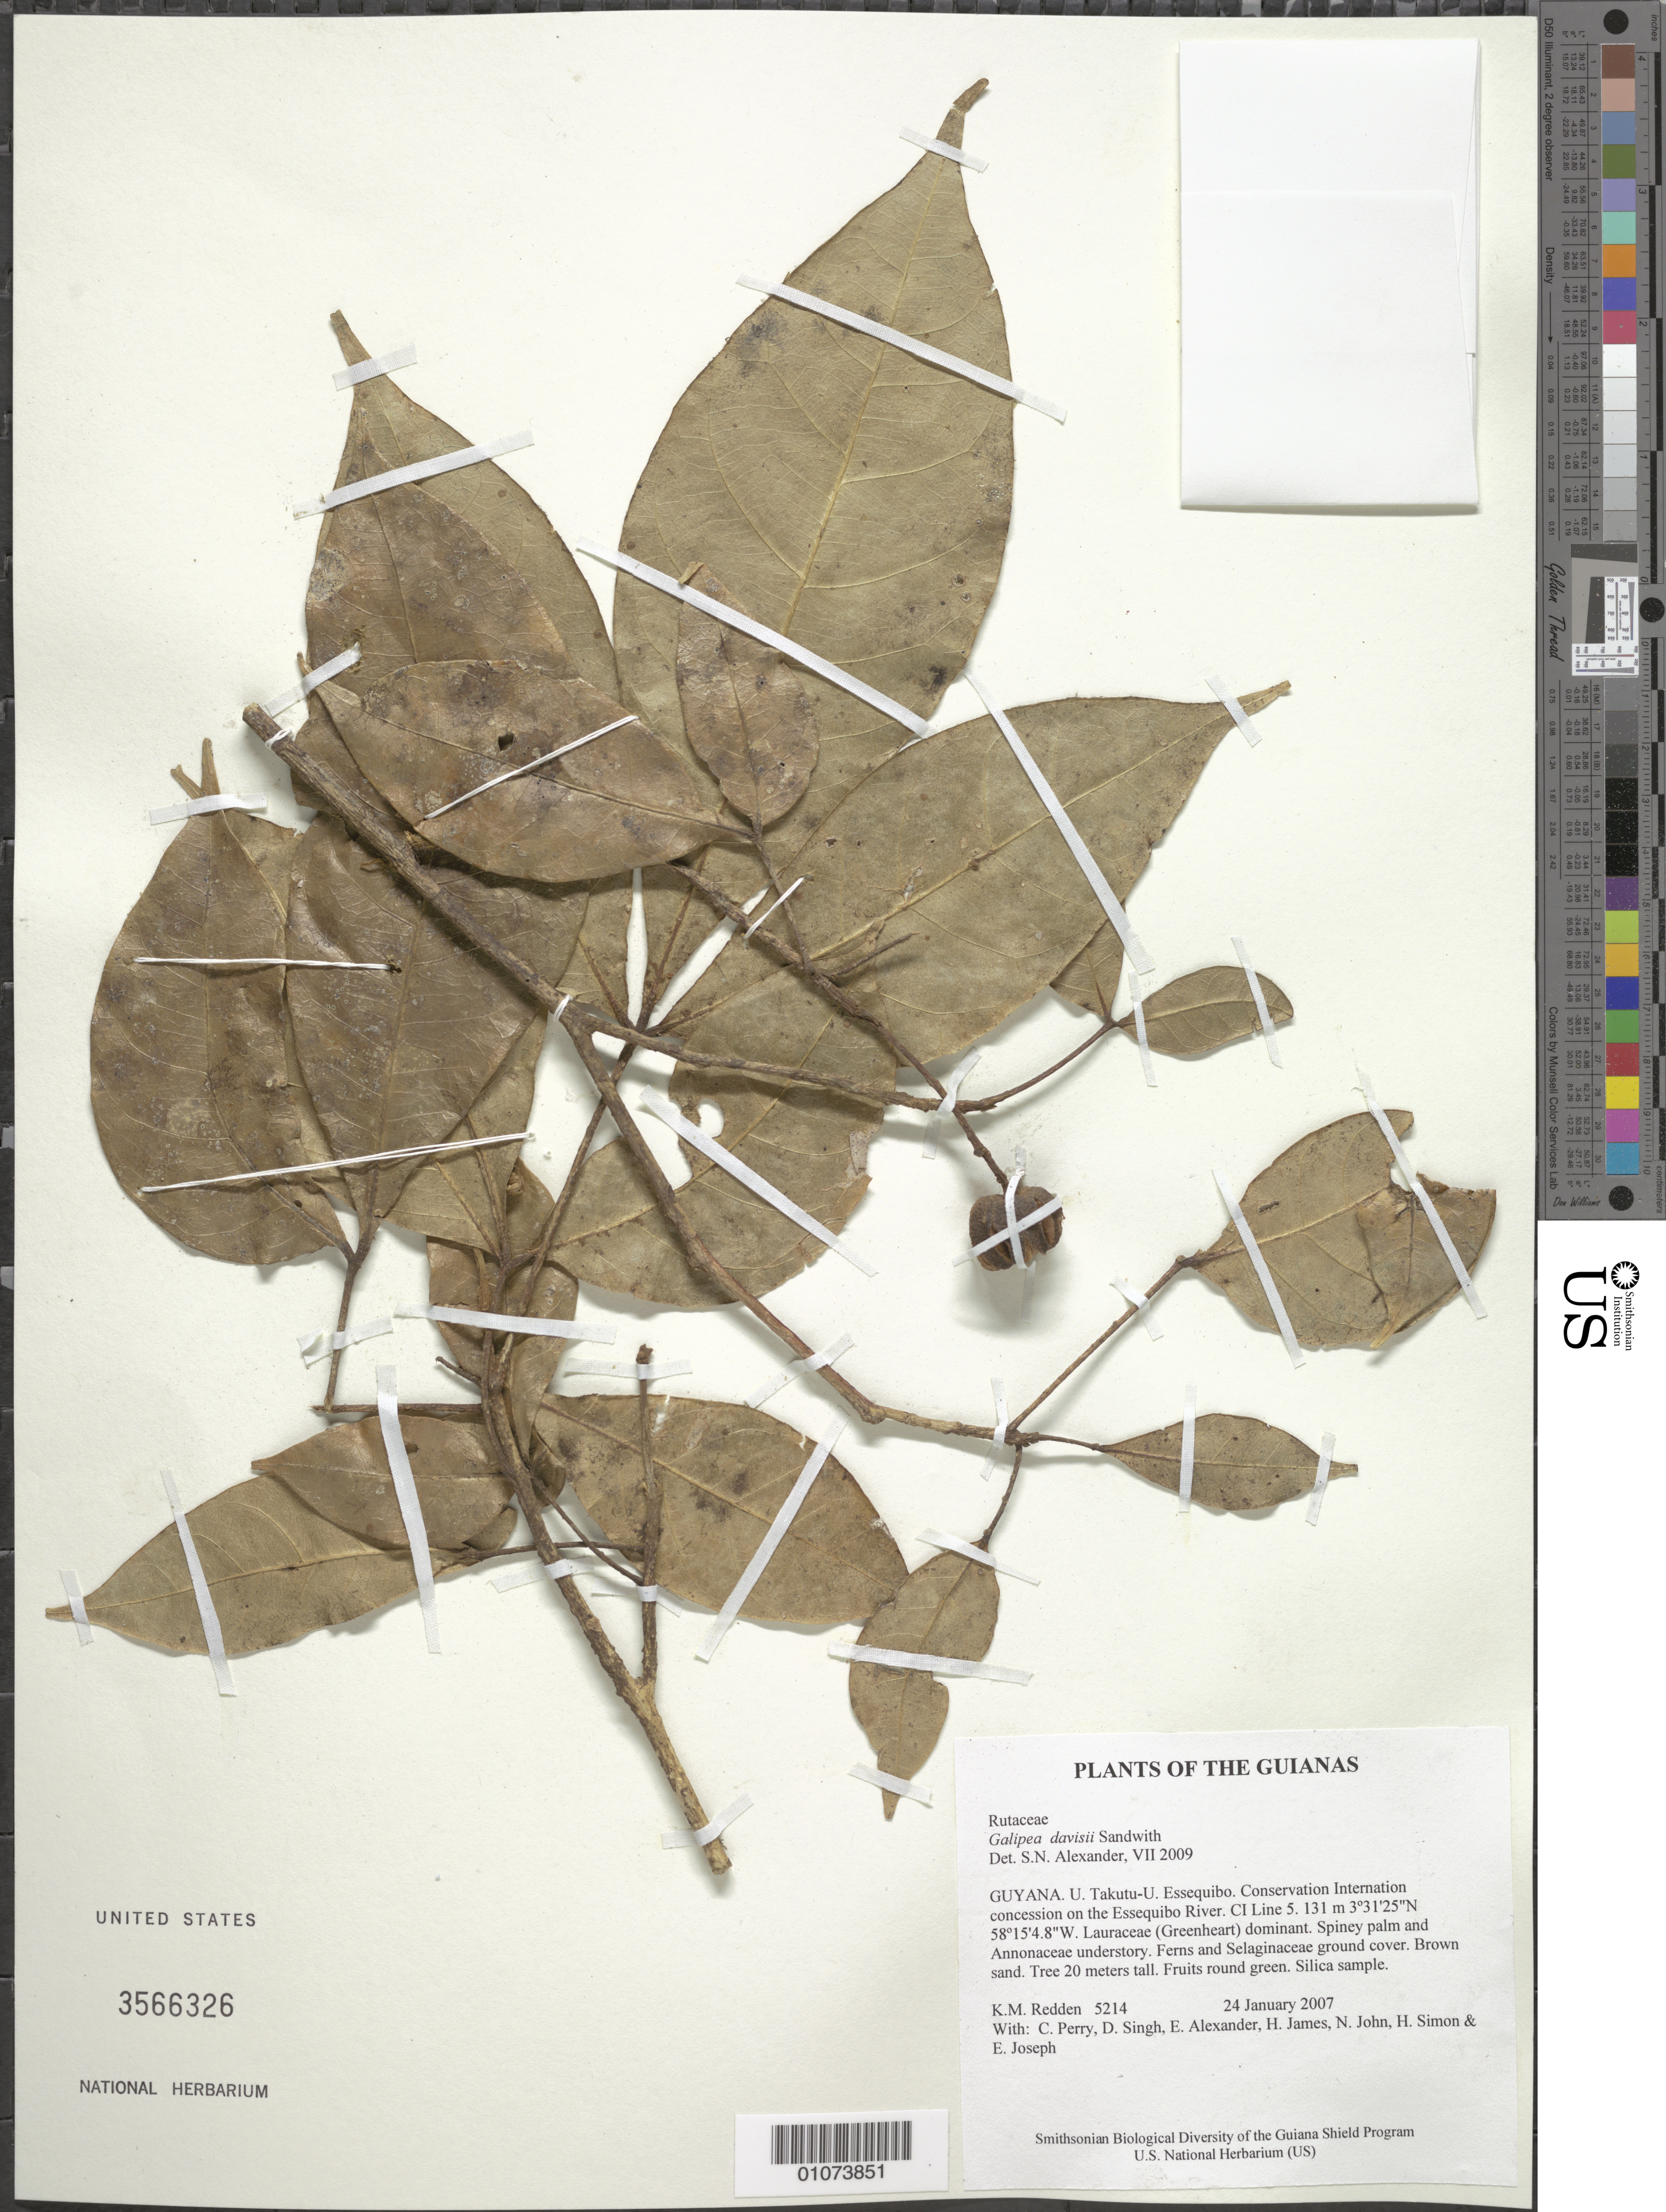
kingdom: Plantae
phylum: Tracheophyta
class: Magnoliopsida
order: Sapindales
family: Rutaceae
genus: Galipea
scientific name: Galipea davisii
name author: Sandwith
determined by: Alexander, S. N.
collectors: K. M. Redden, C. Perry, D. Singh, E. Alexander, H. James, N. John, H. Simon & E. Joseph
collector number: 5214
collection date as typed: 24 January 2007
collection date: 2007-01-24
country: Guyana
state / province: U. Takutu-U. Essequibo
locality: Conservation International concession on the Essequibo River. CI Line 5.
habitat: Lauraceae (Greenheart) dominant. Spiny palm and Annonaceae understory. Ferns and Selaginaceae ground cover. Brown sand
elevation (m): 131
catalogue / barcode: US 3566326